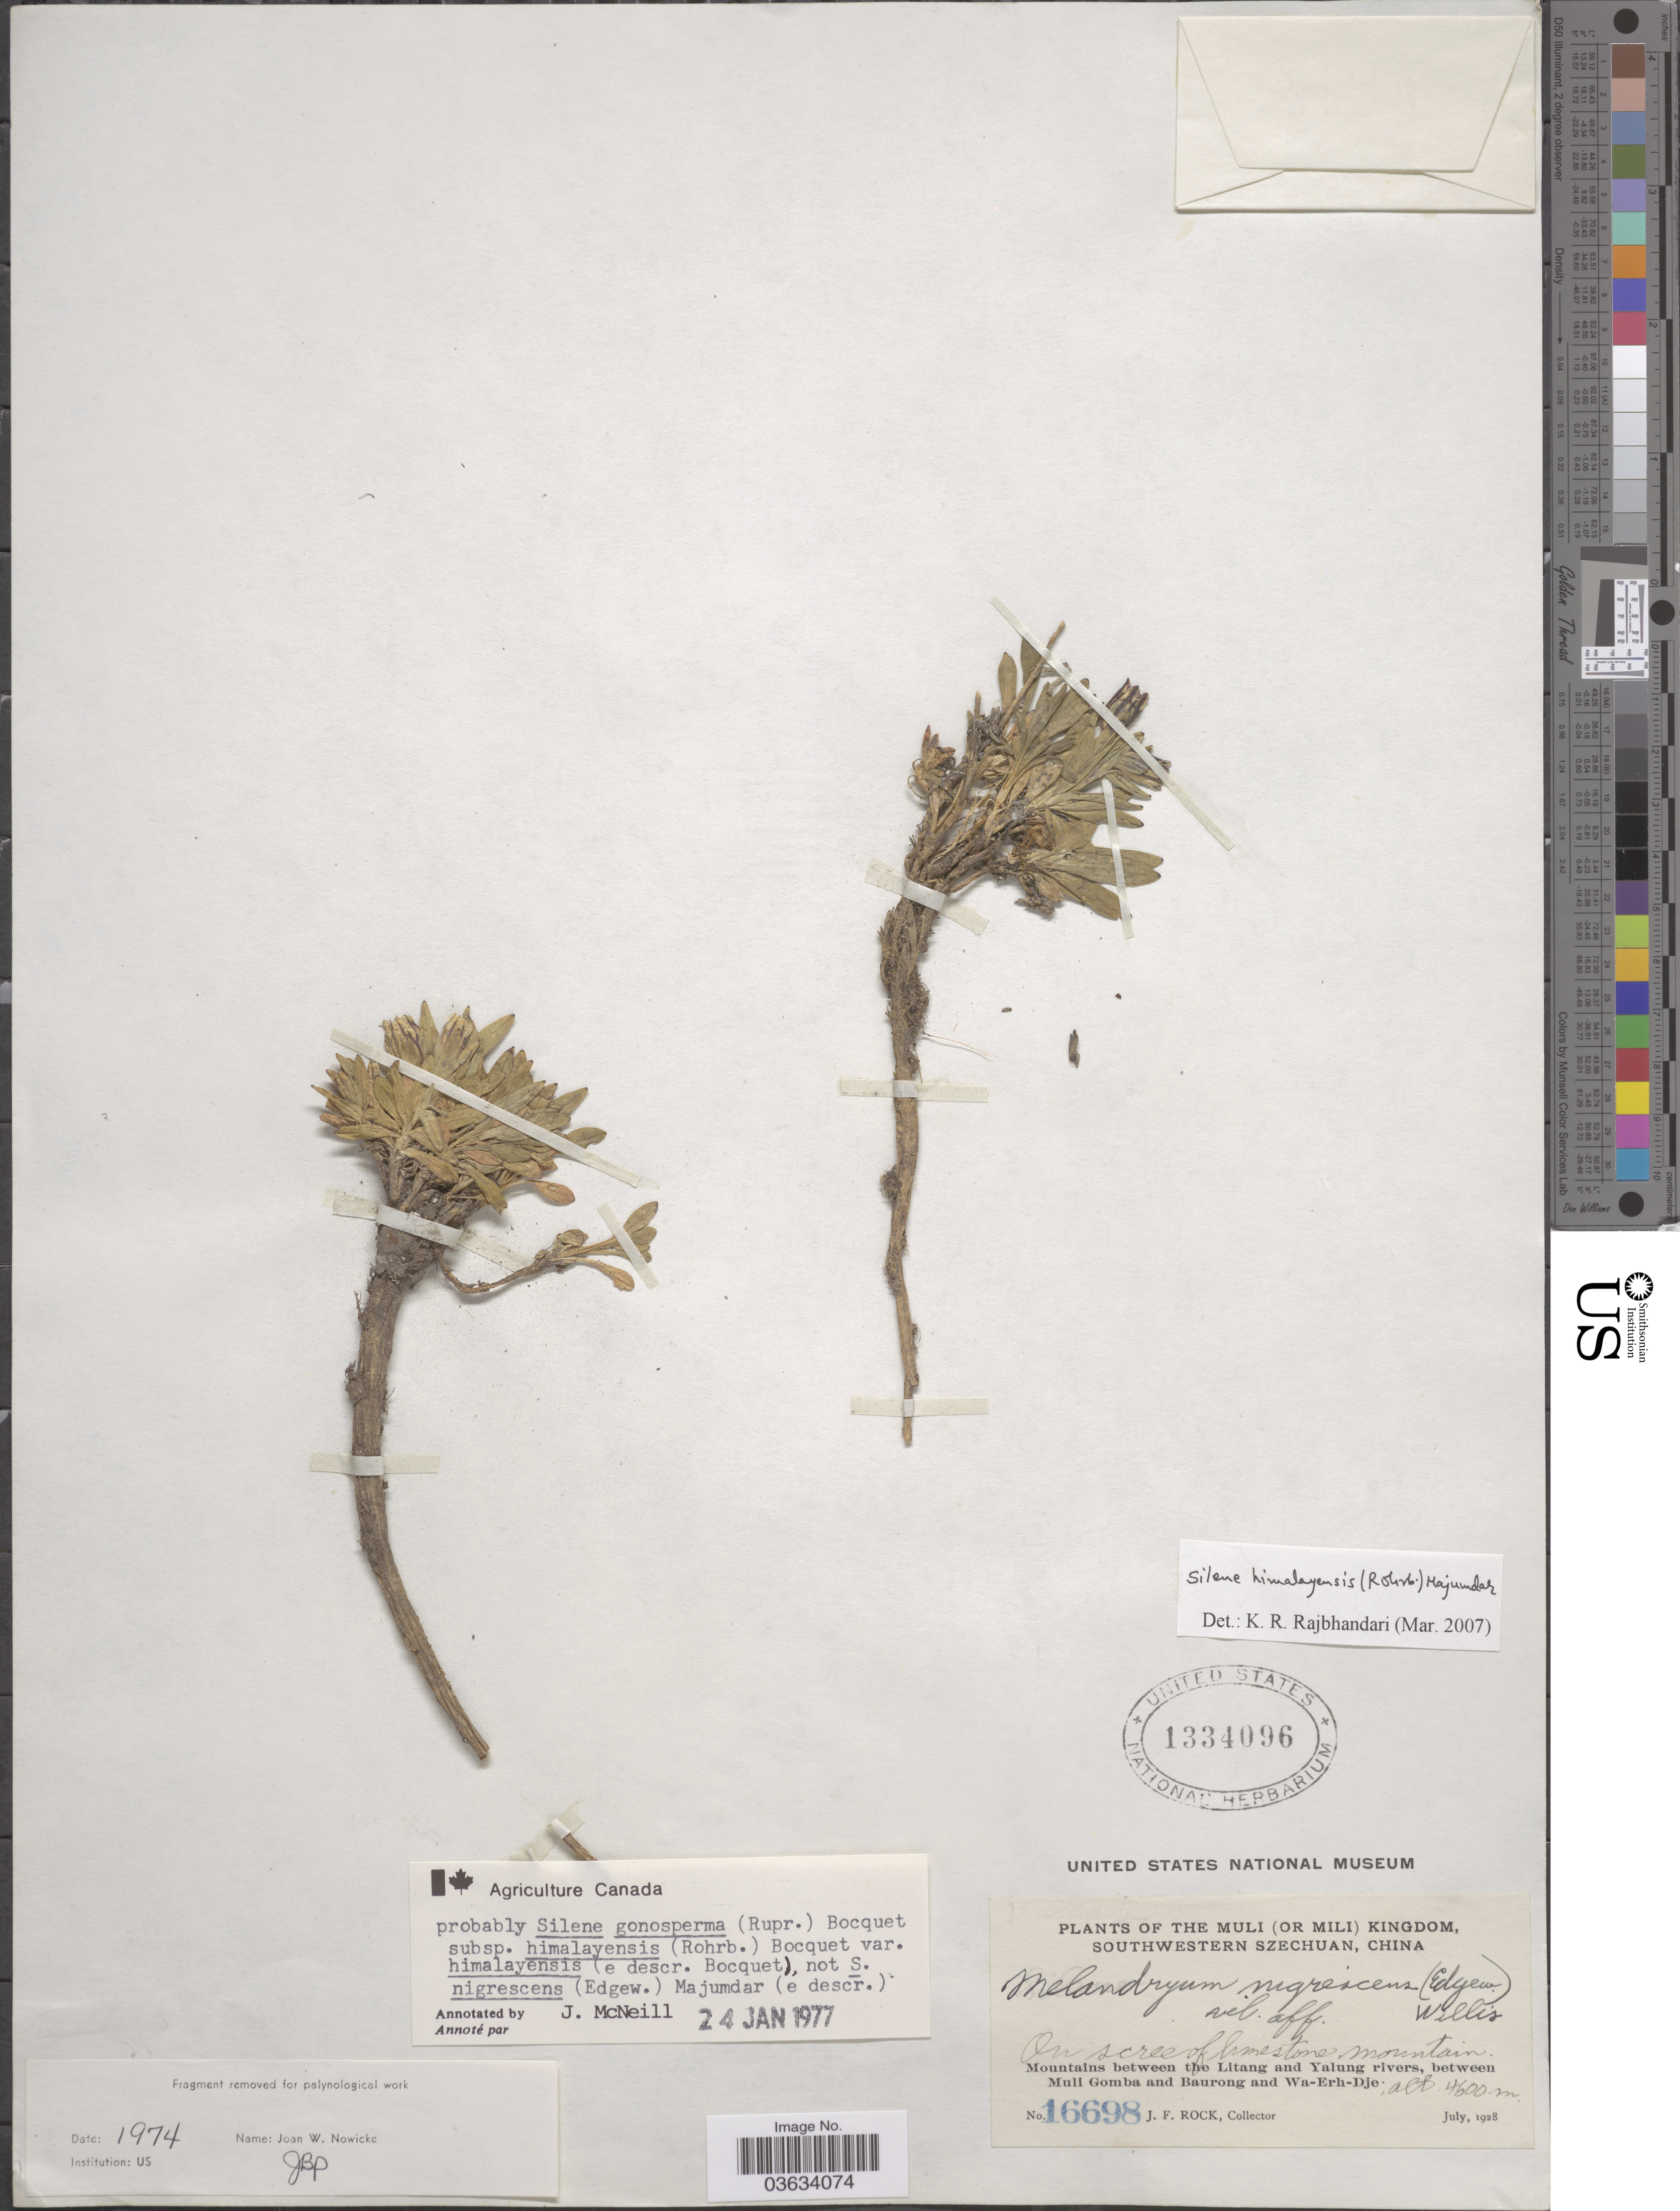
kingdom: Plantae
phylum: Tracheophyta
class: Magnoliopsida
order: Caryophyllales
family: Caryophyllaceae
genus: Silene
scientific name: Silene himalayensis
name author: (Rohrb.) Majumdar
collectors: J. Rock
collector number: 16698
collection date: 1928-07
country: China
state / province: Sichuan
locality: The Muli (or Mili) Kingdom, Southwestern Szechuan. Mountains between the Litang and Yalung rivers, between Muli Gomba and Baurong and Wa-Erh-Dje.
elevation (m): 4600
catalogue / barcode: US 1334096